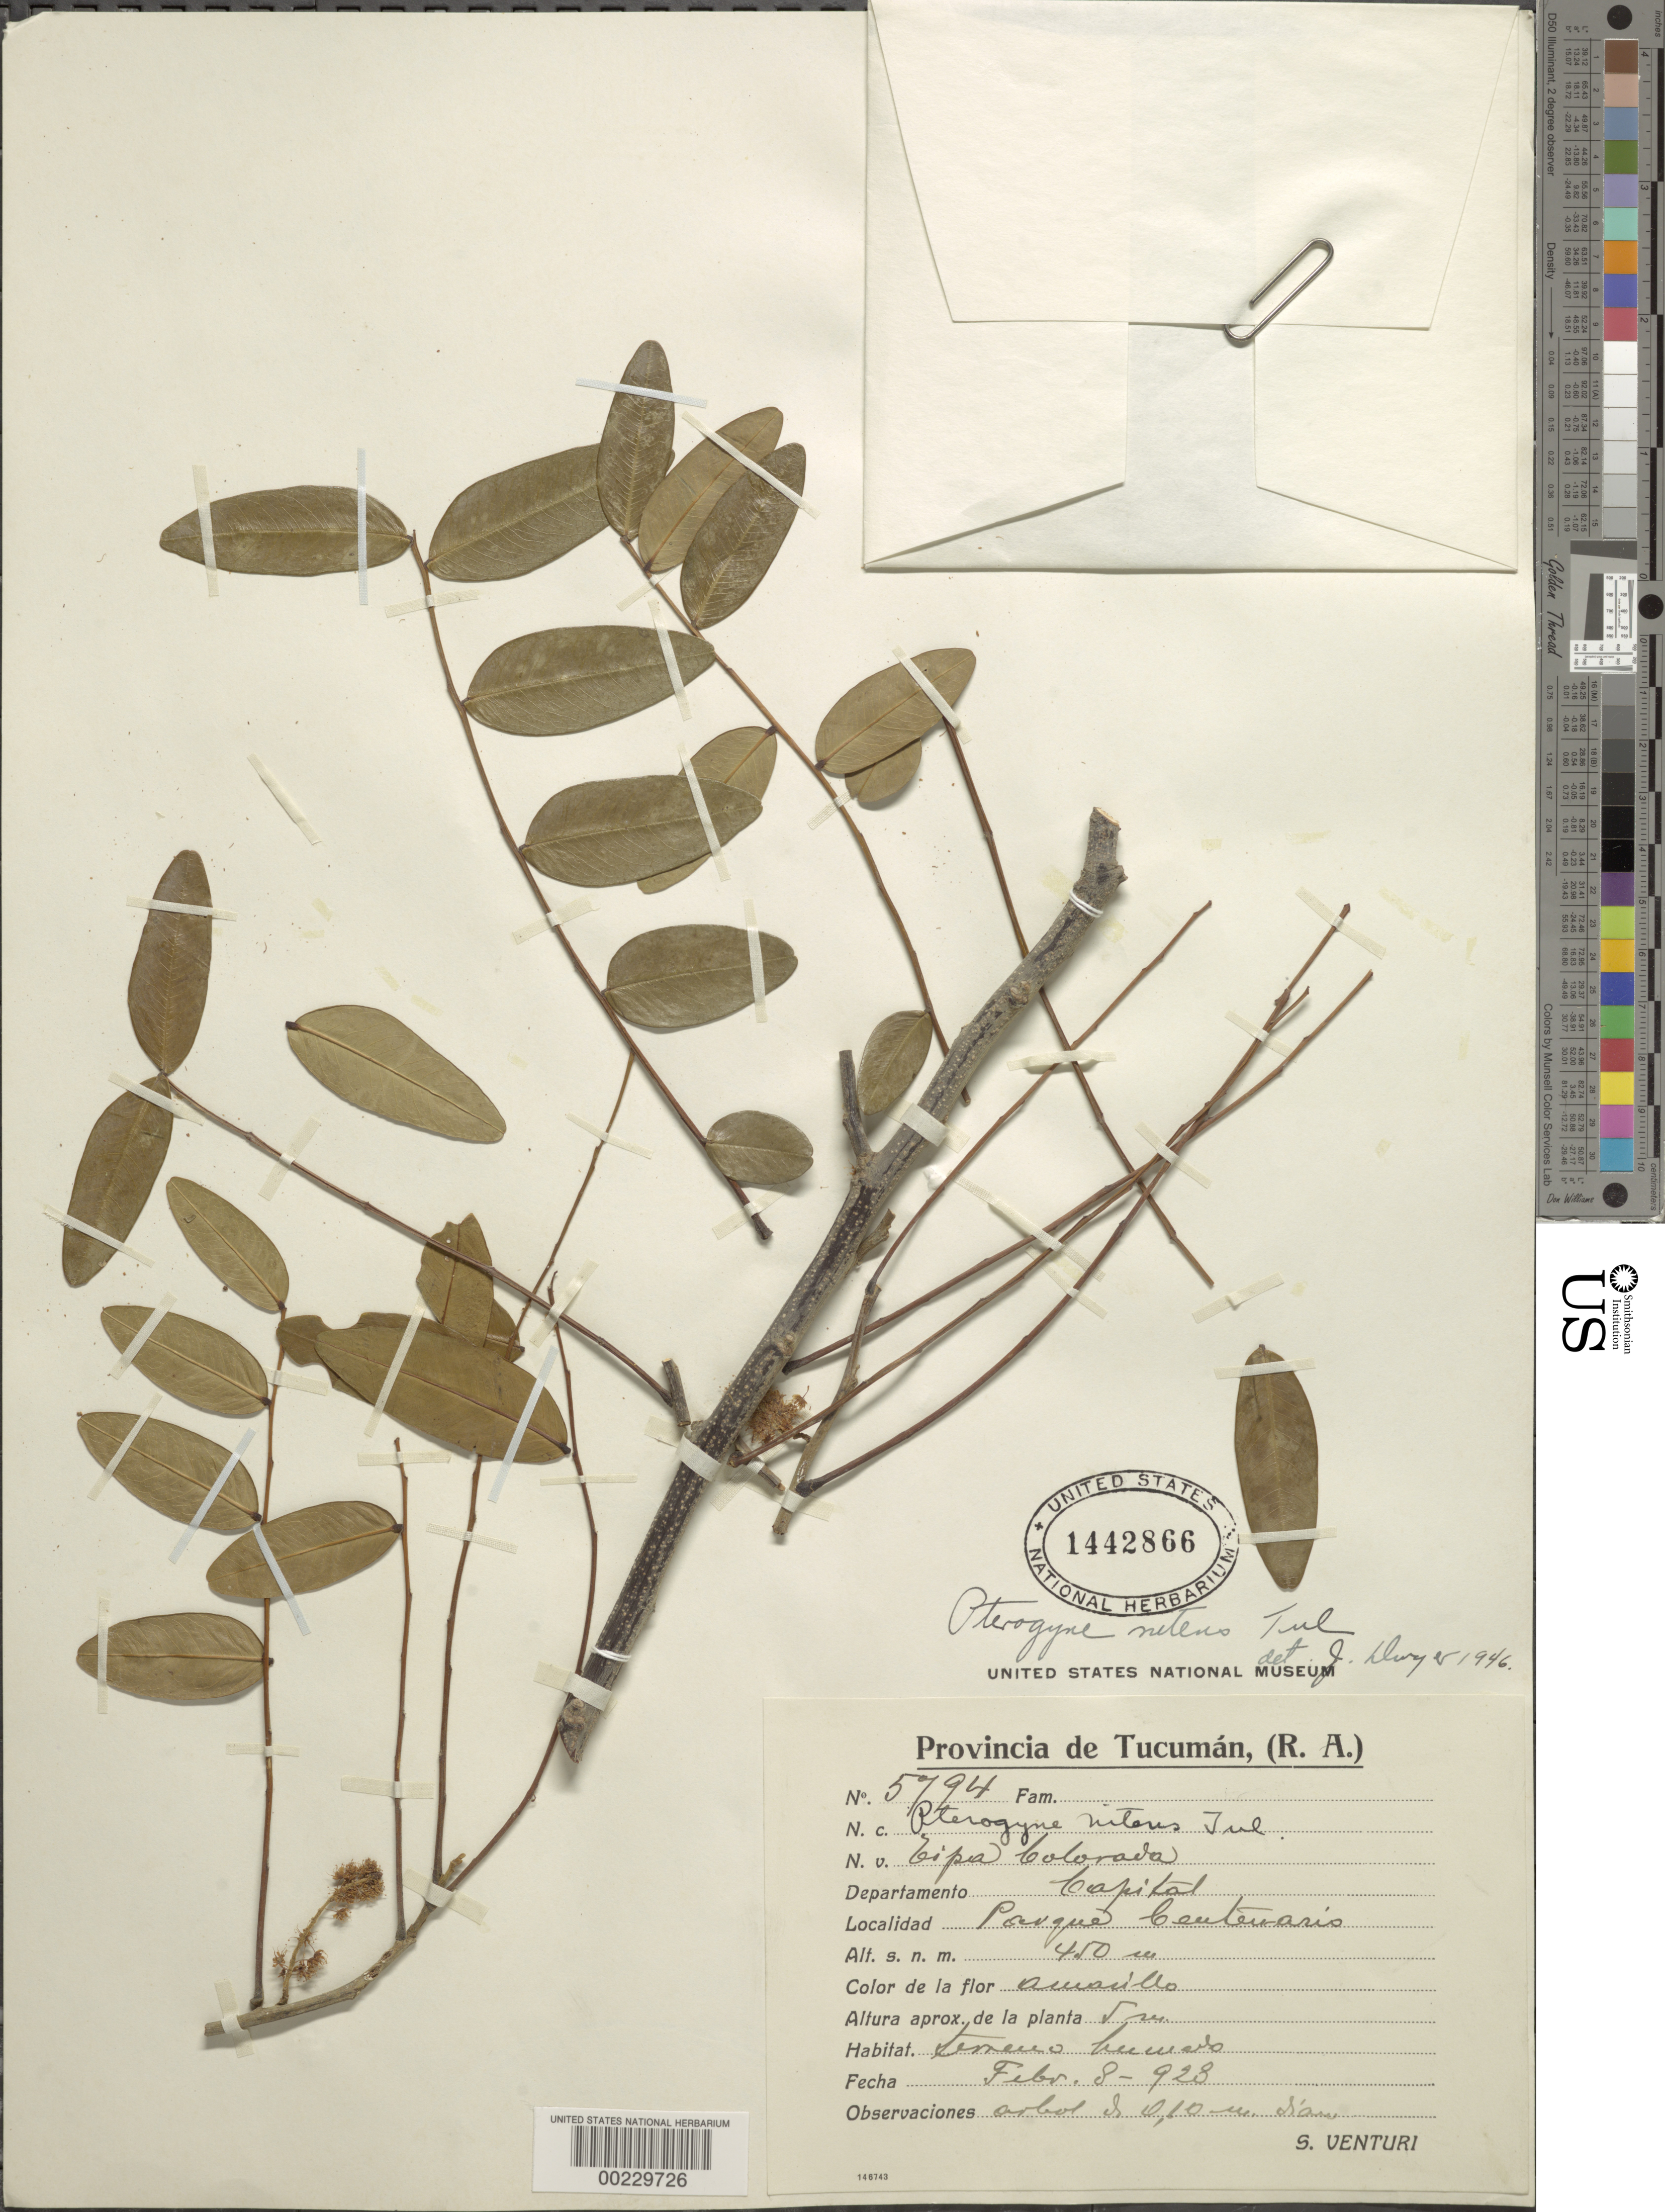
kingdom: Plantae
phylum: Tracheophyta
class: Magnoliopsida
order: Fabales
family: Fabaceae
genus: Pterogyne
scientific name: Pterogyne nitens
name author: Tul.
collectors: S. Venturi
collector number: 5794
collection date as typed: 08 Feb 1928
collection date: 1928-02-08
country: Argentina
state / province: Tucumán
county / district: Capital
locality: Centenario Park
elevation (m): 450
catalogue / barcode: US 1442866